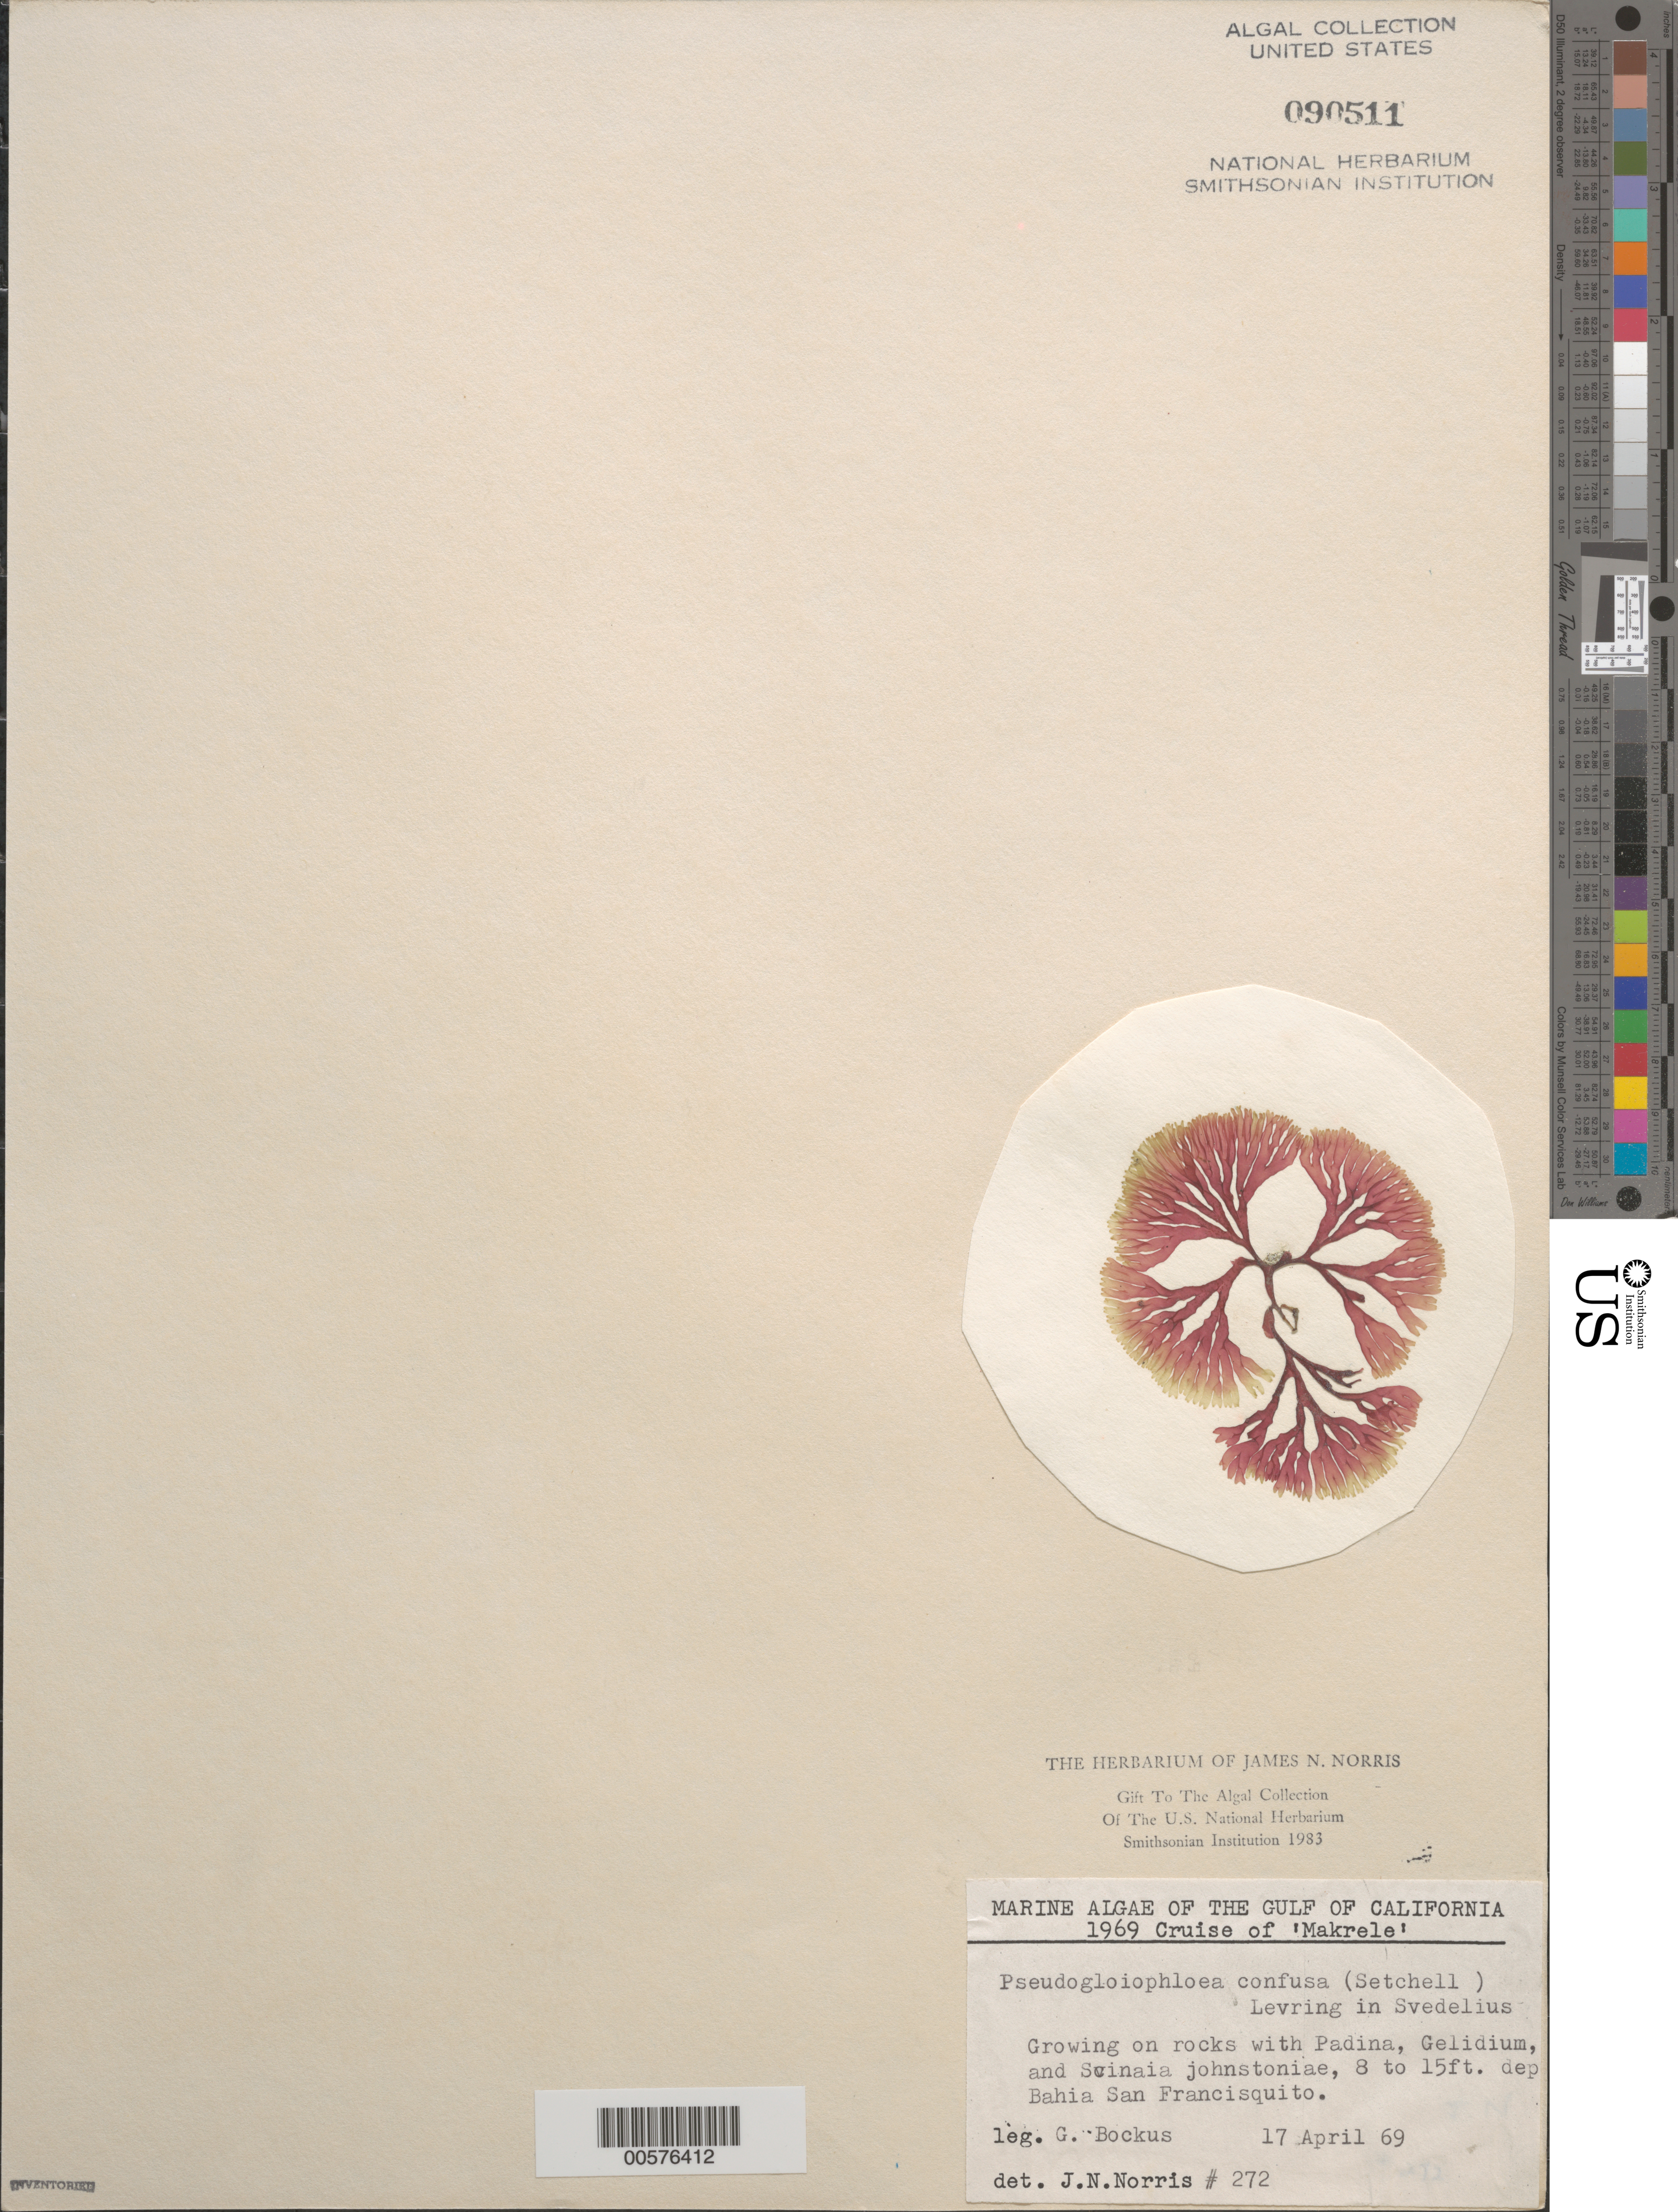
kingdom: Plantae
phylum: Rhodophyta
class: Florideophyceae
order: Nemaliales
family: Scinaiaceae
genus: Scinaia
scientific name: Scinaia confusa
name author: (Setch.) Huisman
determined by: Algae name updating Project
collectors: G. Bockus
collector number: JN-272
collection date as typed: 17 Apr 1969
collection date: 1969-04-17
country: Mexico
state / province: Baja California Norte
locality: Bahia San Francisquito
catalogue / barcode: US 90511